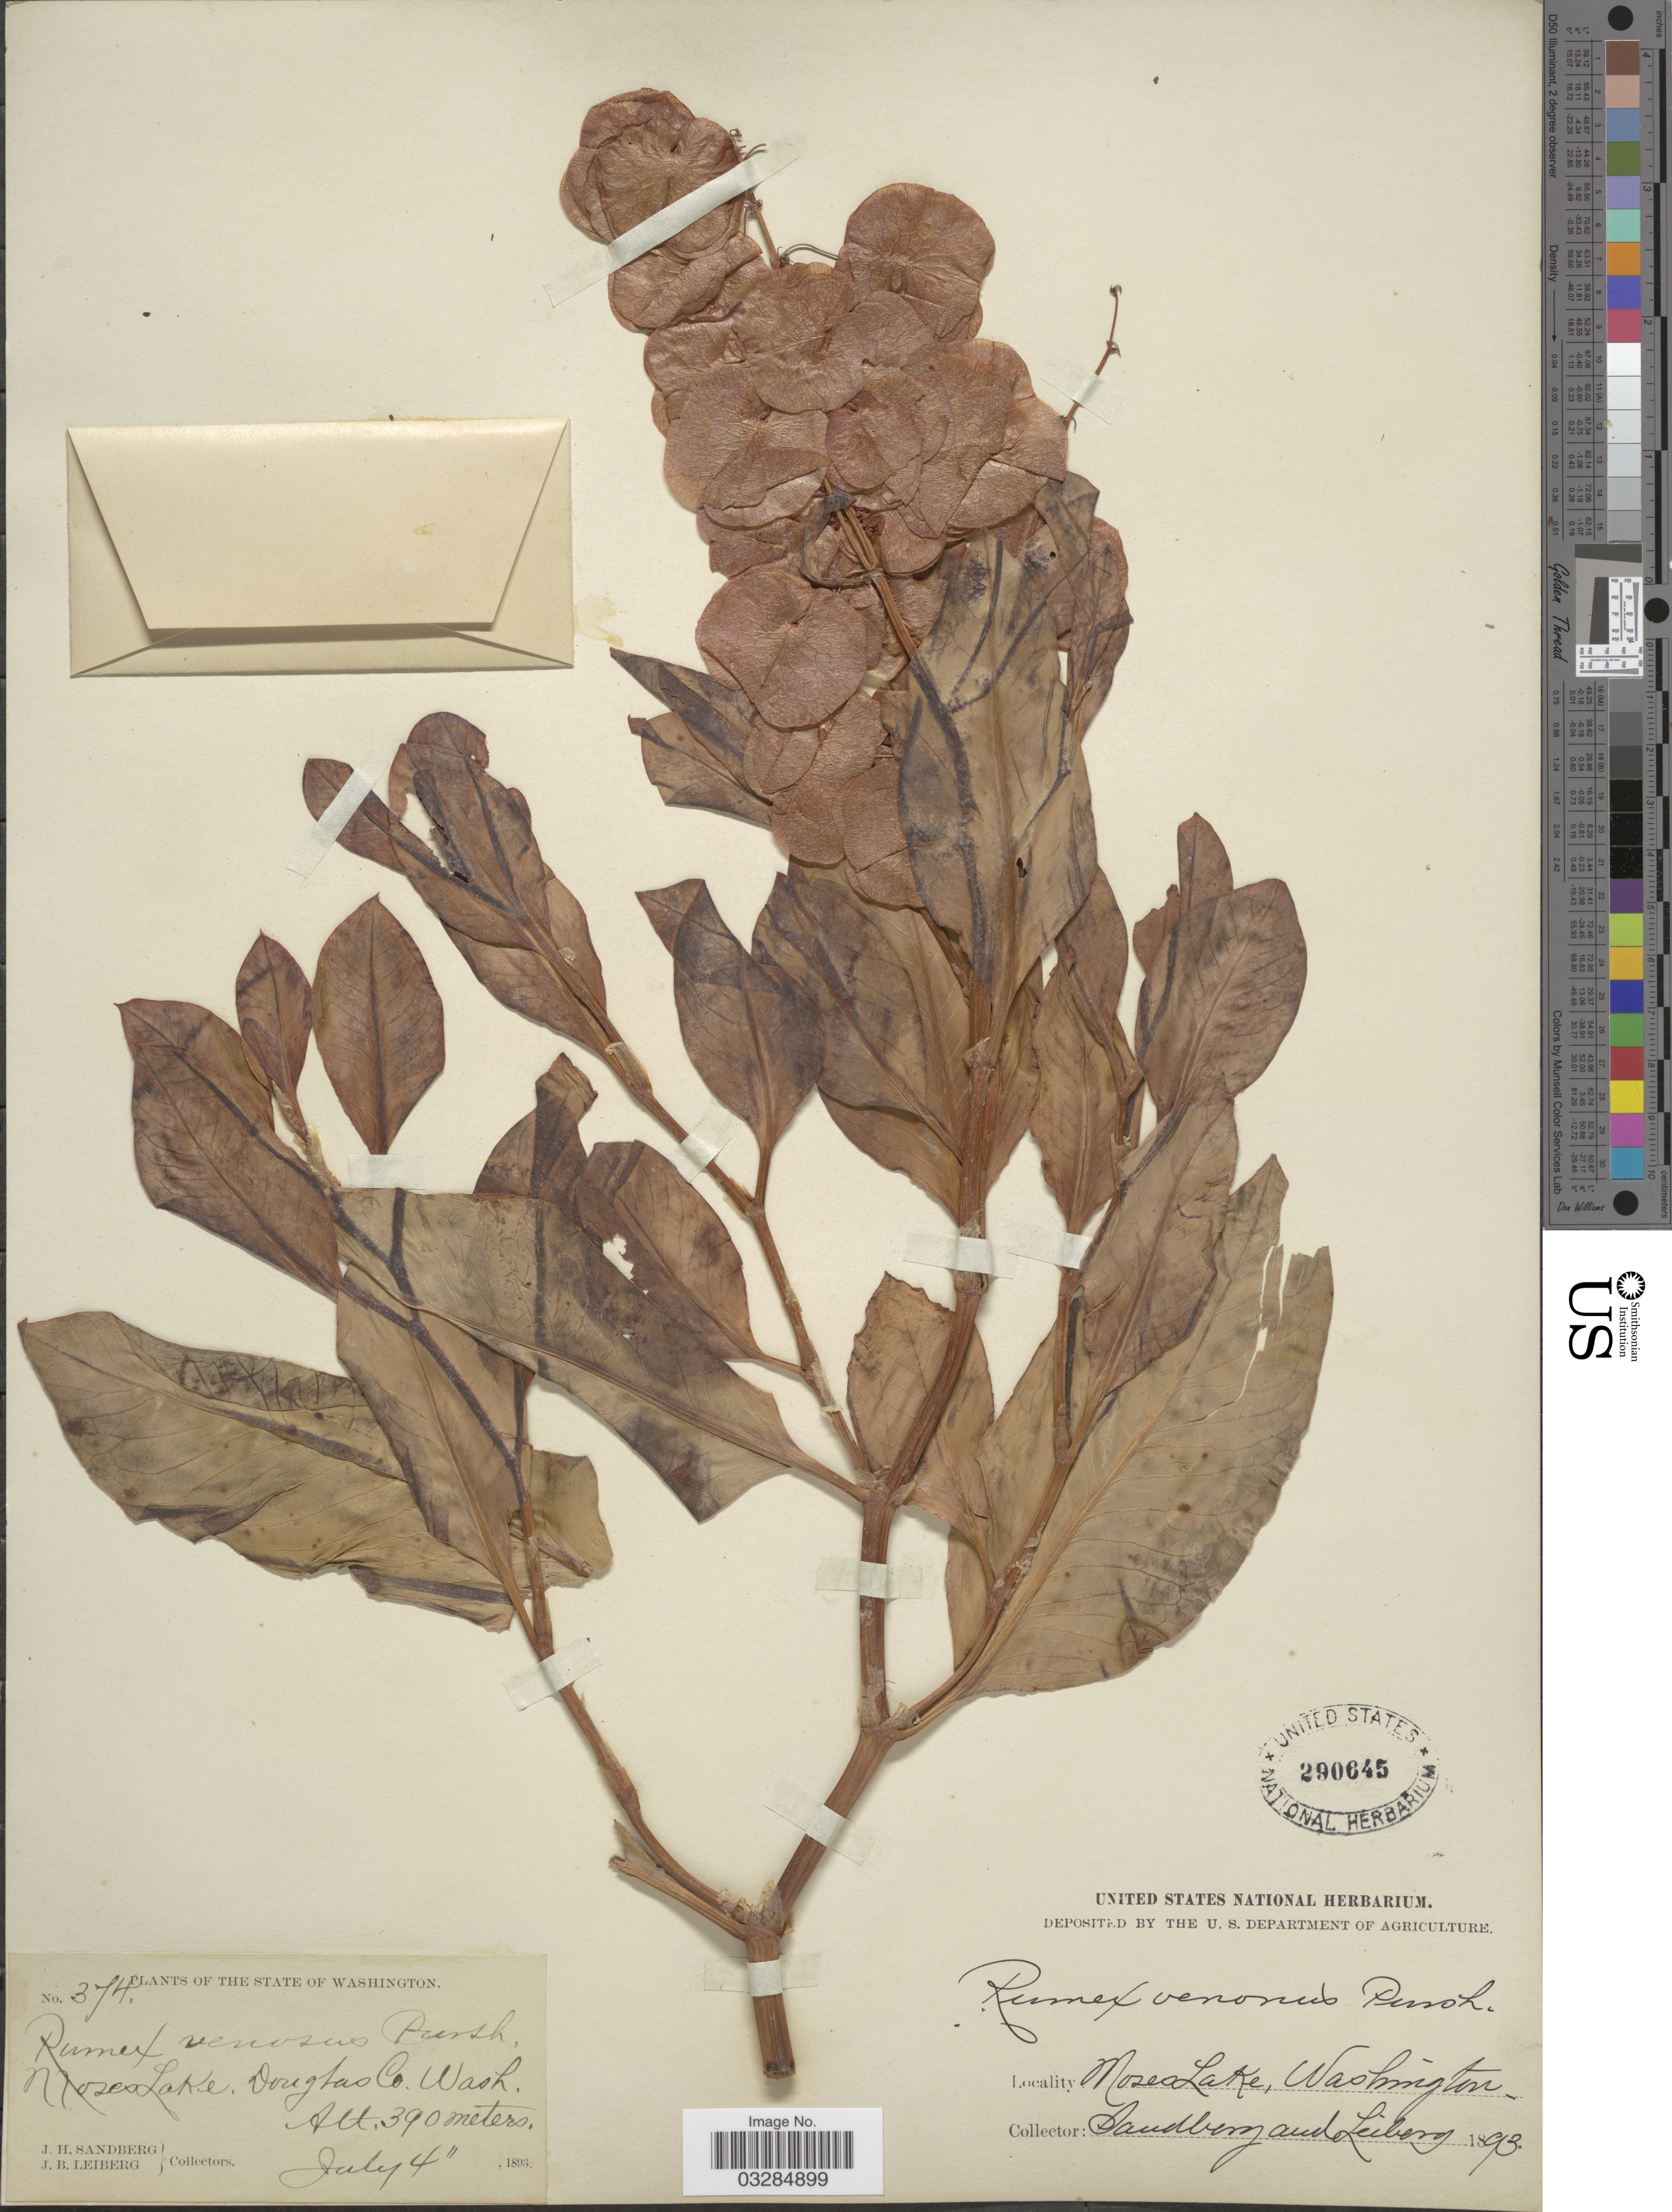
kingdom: Plantae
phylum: Tracheophyta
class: Magnoliopsida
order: Caryophyllales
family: Polygonaceae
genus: Rumex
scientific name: Rumex venosus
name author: Pursh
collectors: J. H. Sandberg & J. B. Leiberg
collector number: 374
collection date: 1893-07-04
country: United States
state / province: Washington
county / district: Douglas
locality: Moses Lake. Douglas Co.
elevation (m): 390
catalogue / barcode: US 290645